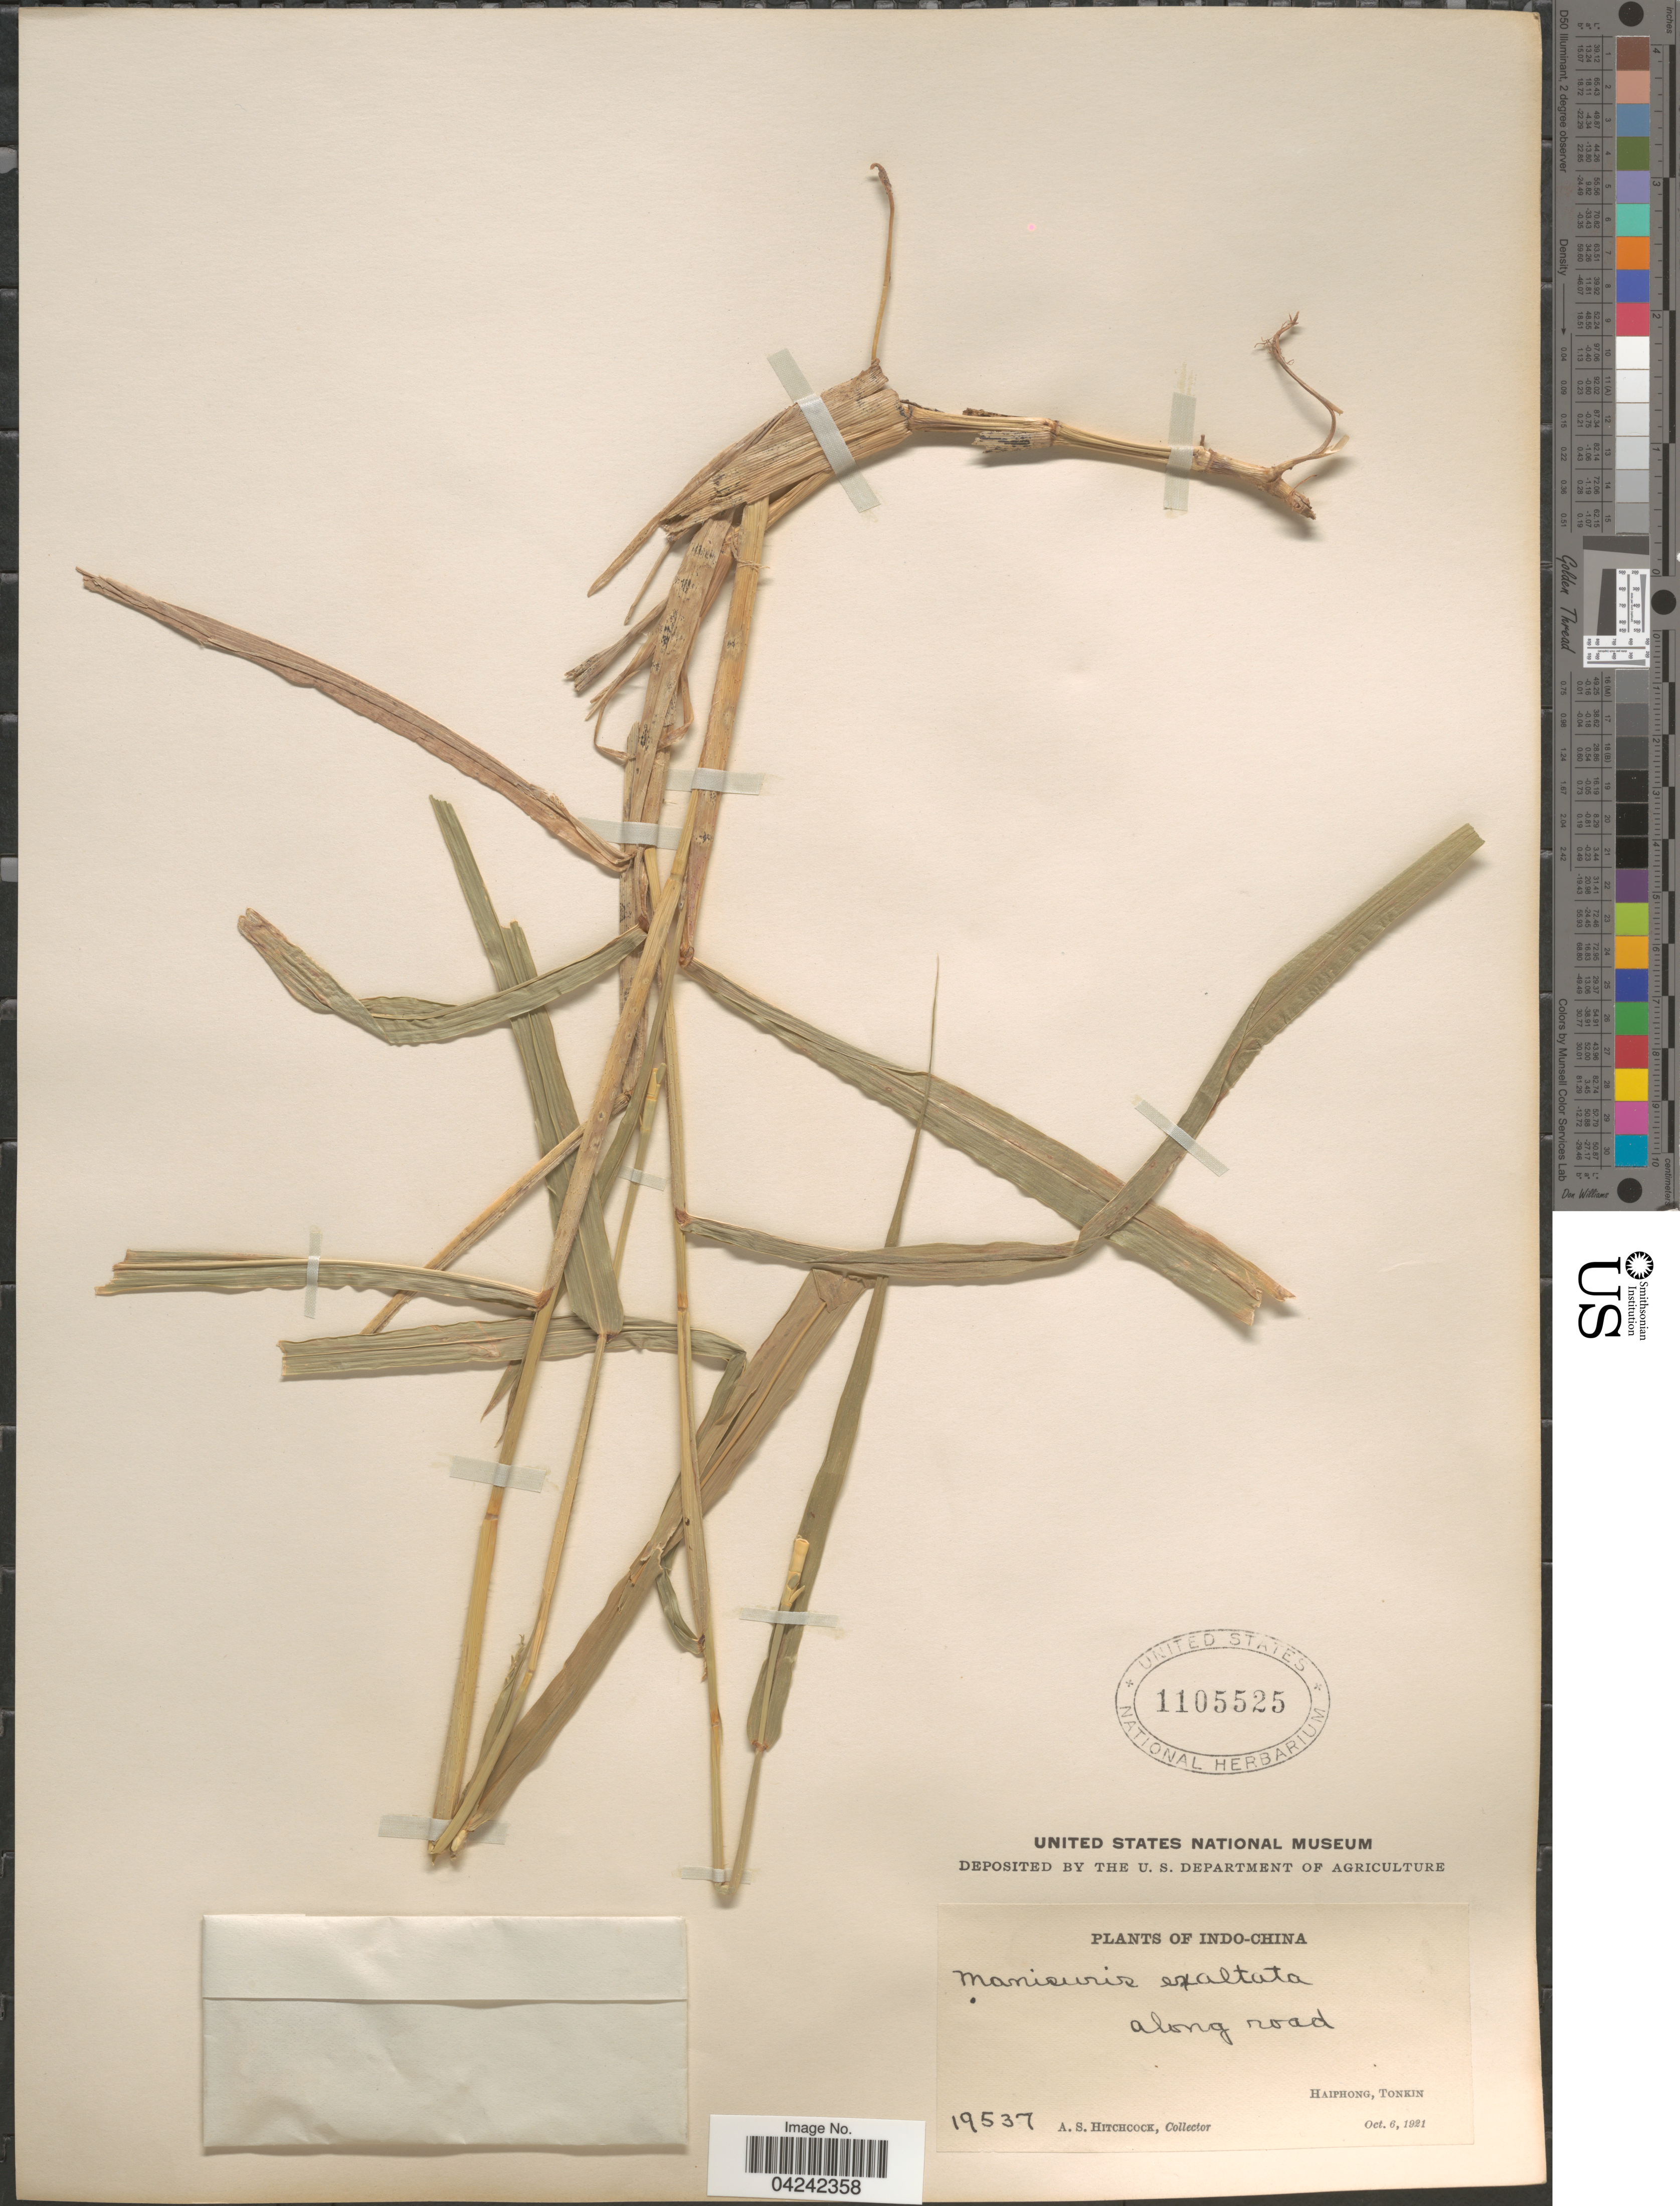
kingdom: Plantae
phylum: Tracheophyta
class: Liliopsida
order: Poales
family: Poaceae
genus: Rottboellia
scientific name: Rottboellia cochinchinensis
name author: (Lour.) Clayton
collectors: A. S. Hitchcock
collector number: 19537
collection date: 1921-10-06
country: Vietnam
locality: Indo-China. Along road. Haiphong, Tonkin.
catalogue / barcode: US 1105525